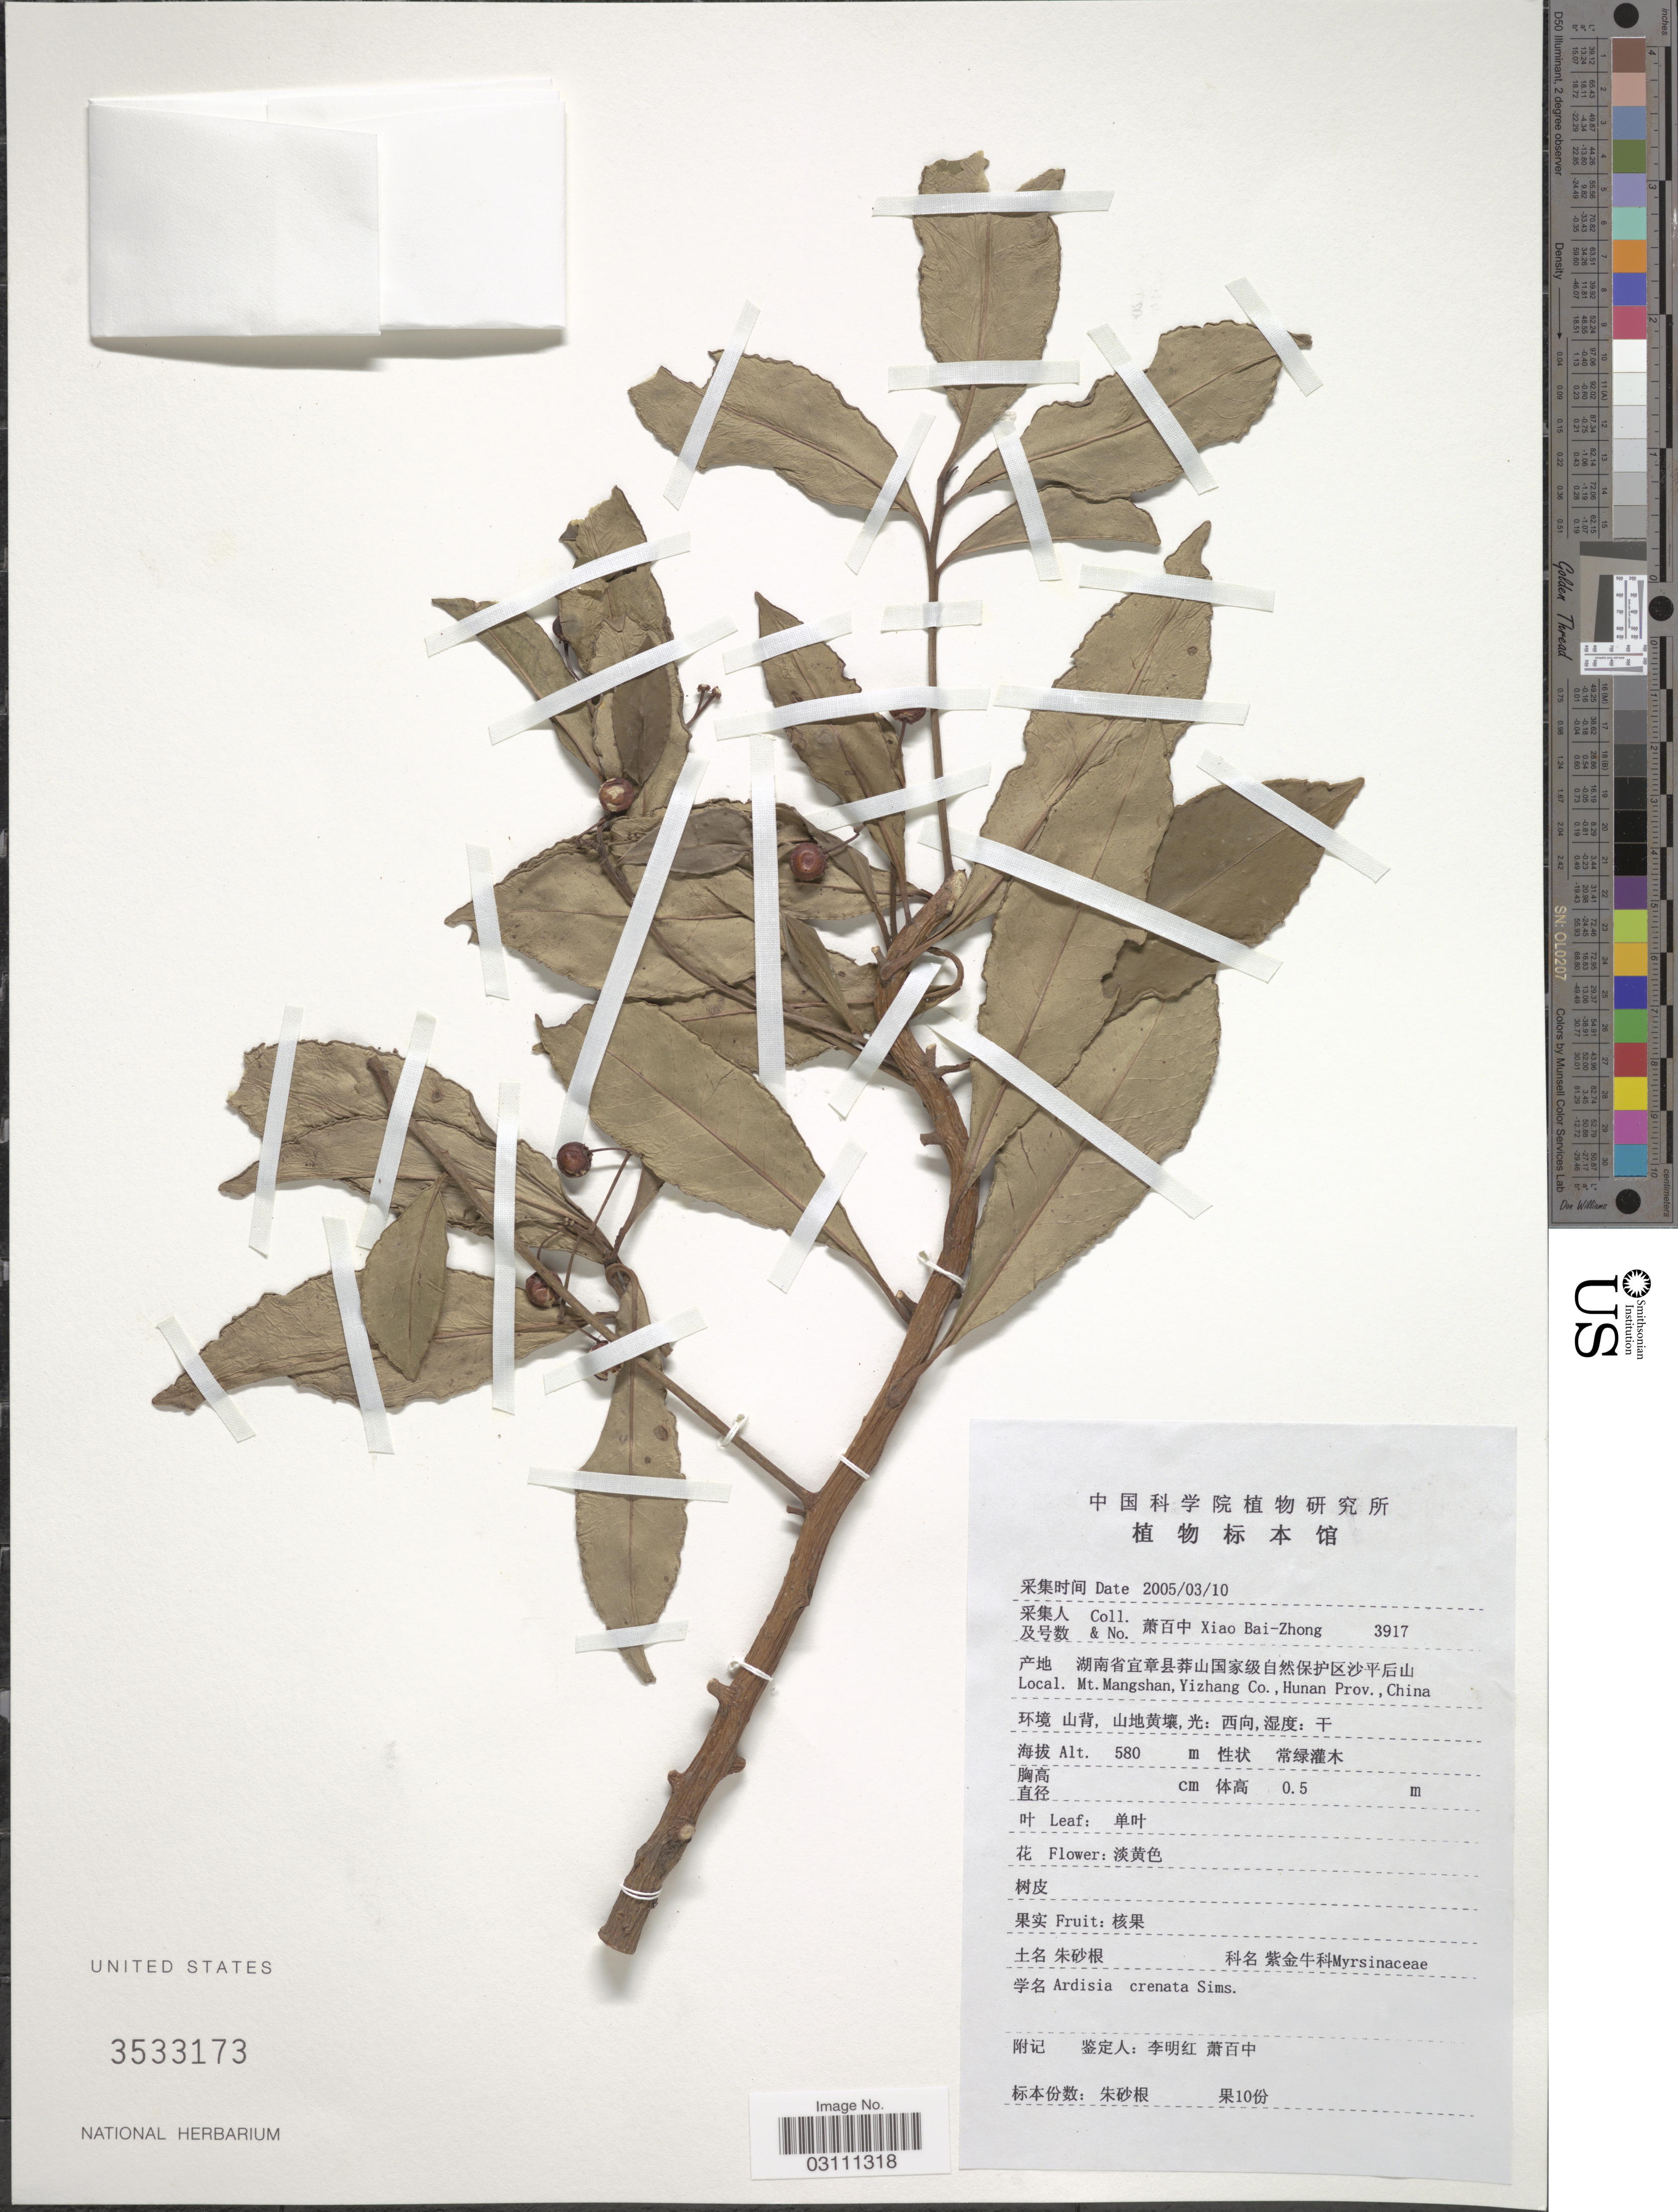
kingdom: Plantae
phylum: Tracheophyta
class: Magnoliopsida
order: Ericales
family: Primulaceae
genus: Ardisia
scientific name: Ardisia crenata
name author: Sims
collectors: B. Z. Xiao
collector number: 3917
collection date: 2005-03-10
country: China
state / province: Hunan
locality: Mt. Mangshan, Yizhang Co.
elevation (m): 580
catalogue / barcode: US 3533173